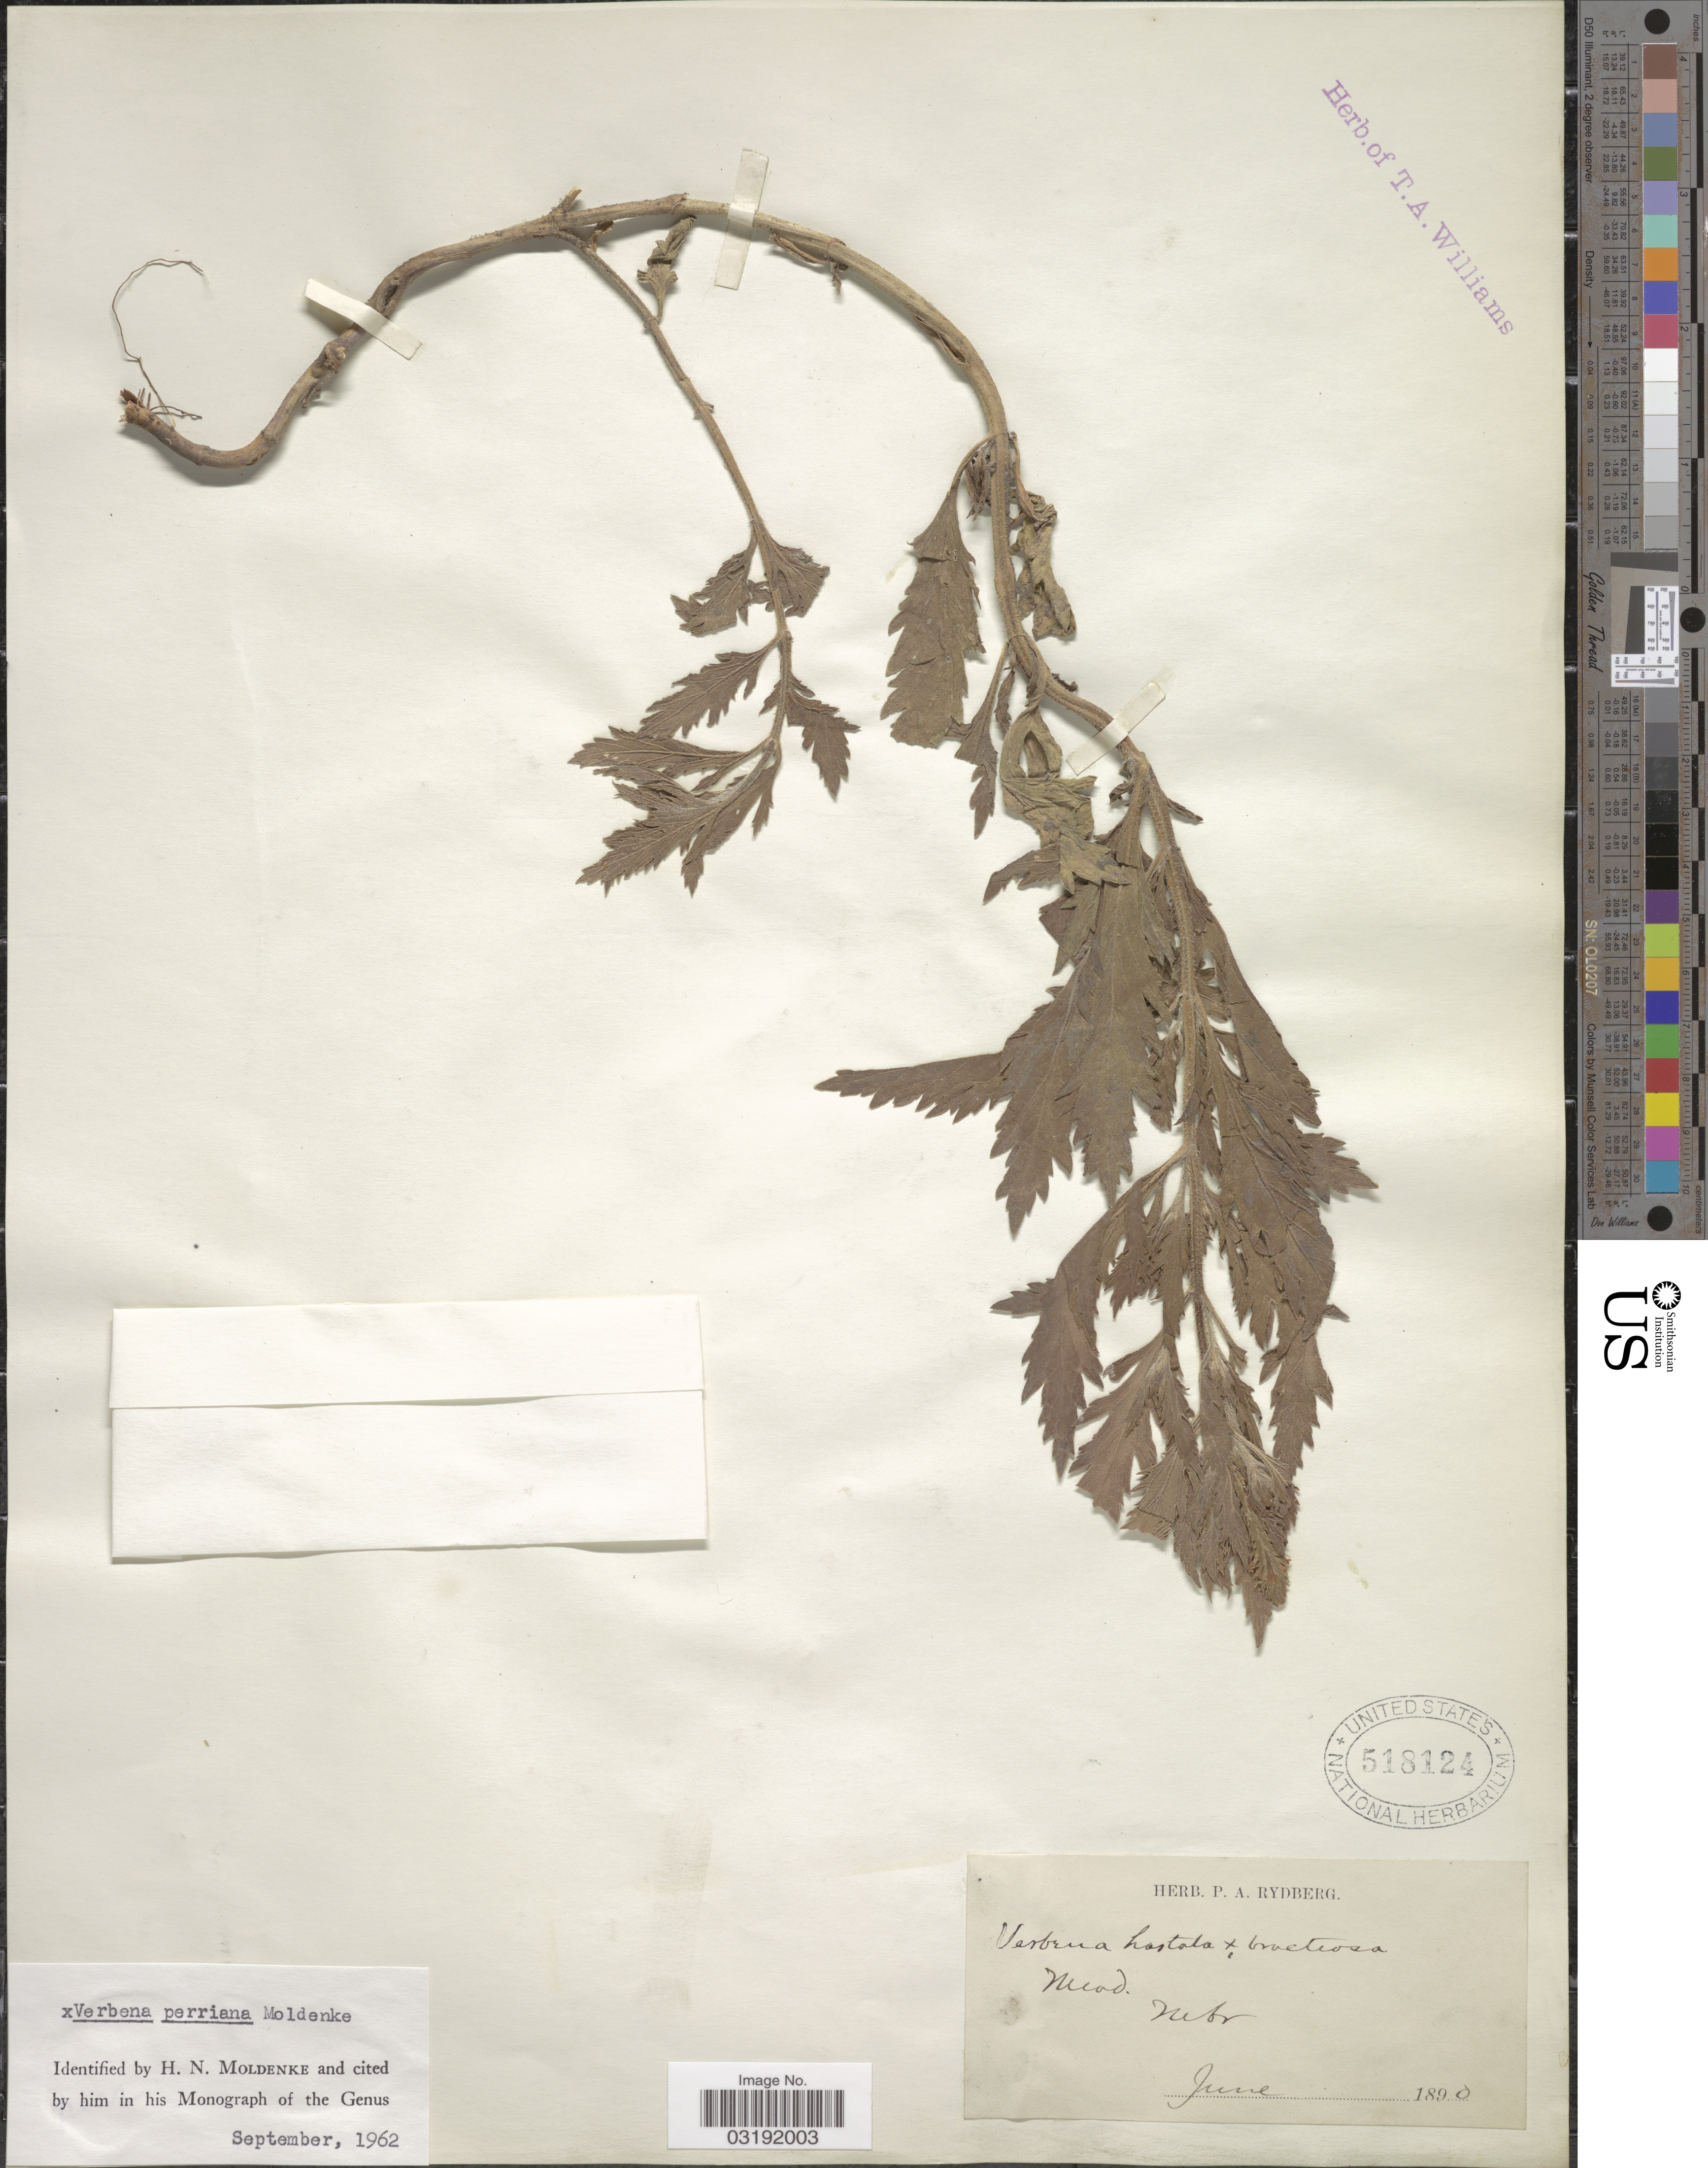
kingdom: Plantae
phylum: Tracheophyta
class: Magnoliopsida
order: Lamiales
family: Verbenaceae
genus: Verbena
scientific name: Verbena perriana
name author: Moldenke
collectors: ex herb. P. A. Rydberg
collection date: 1890-06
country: United States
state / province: Nebraska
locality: Mead.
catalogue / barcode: US 518124